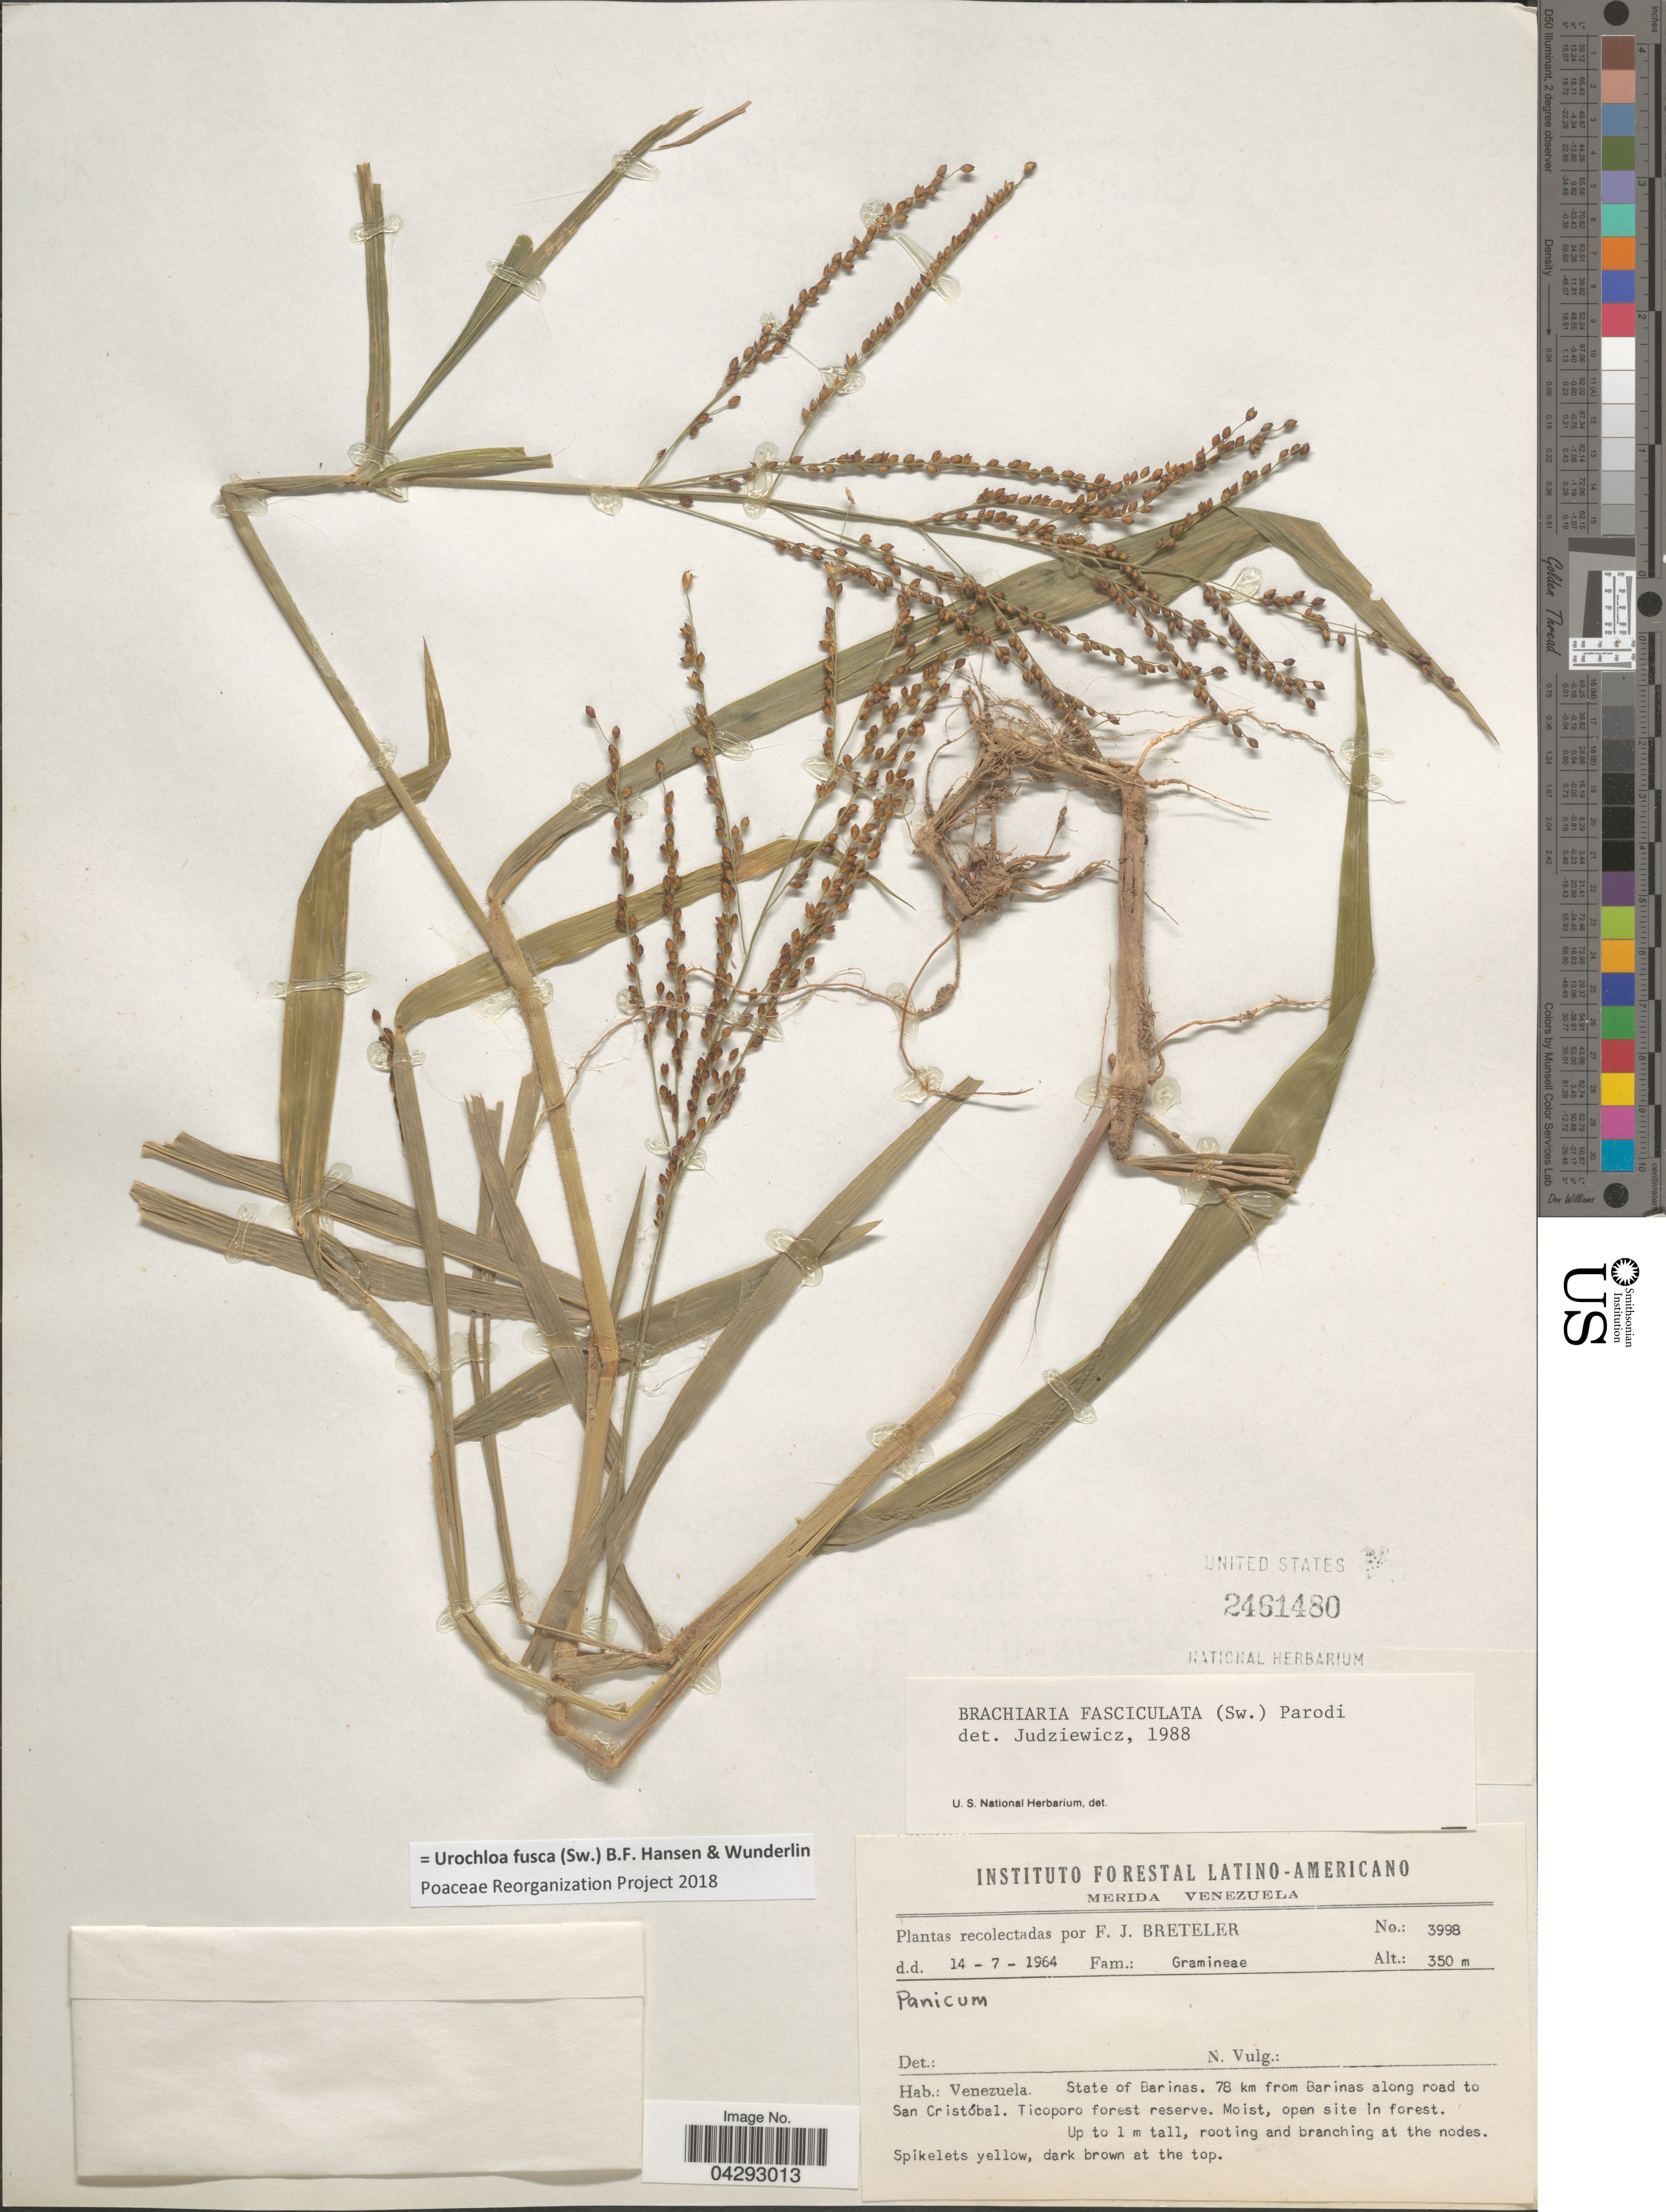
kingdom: Plantae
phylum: Tracheophyta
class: Liliopsida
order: Poales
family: Poaceae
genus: Urochloa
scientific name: Urochloa fusca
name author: (Sw.) B.F. Hansen & Wunderlin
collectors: F. J. Breteler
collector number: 3998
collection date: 1964-07-14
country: Venezuela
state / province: Barinas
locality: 78 km from Barinas along road to San Cristóbal. Ticoporo forest reserve. Moist, open site in forest.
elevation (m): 350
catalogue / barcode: US 2461480